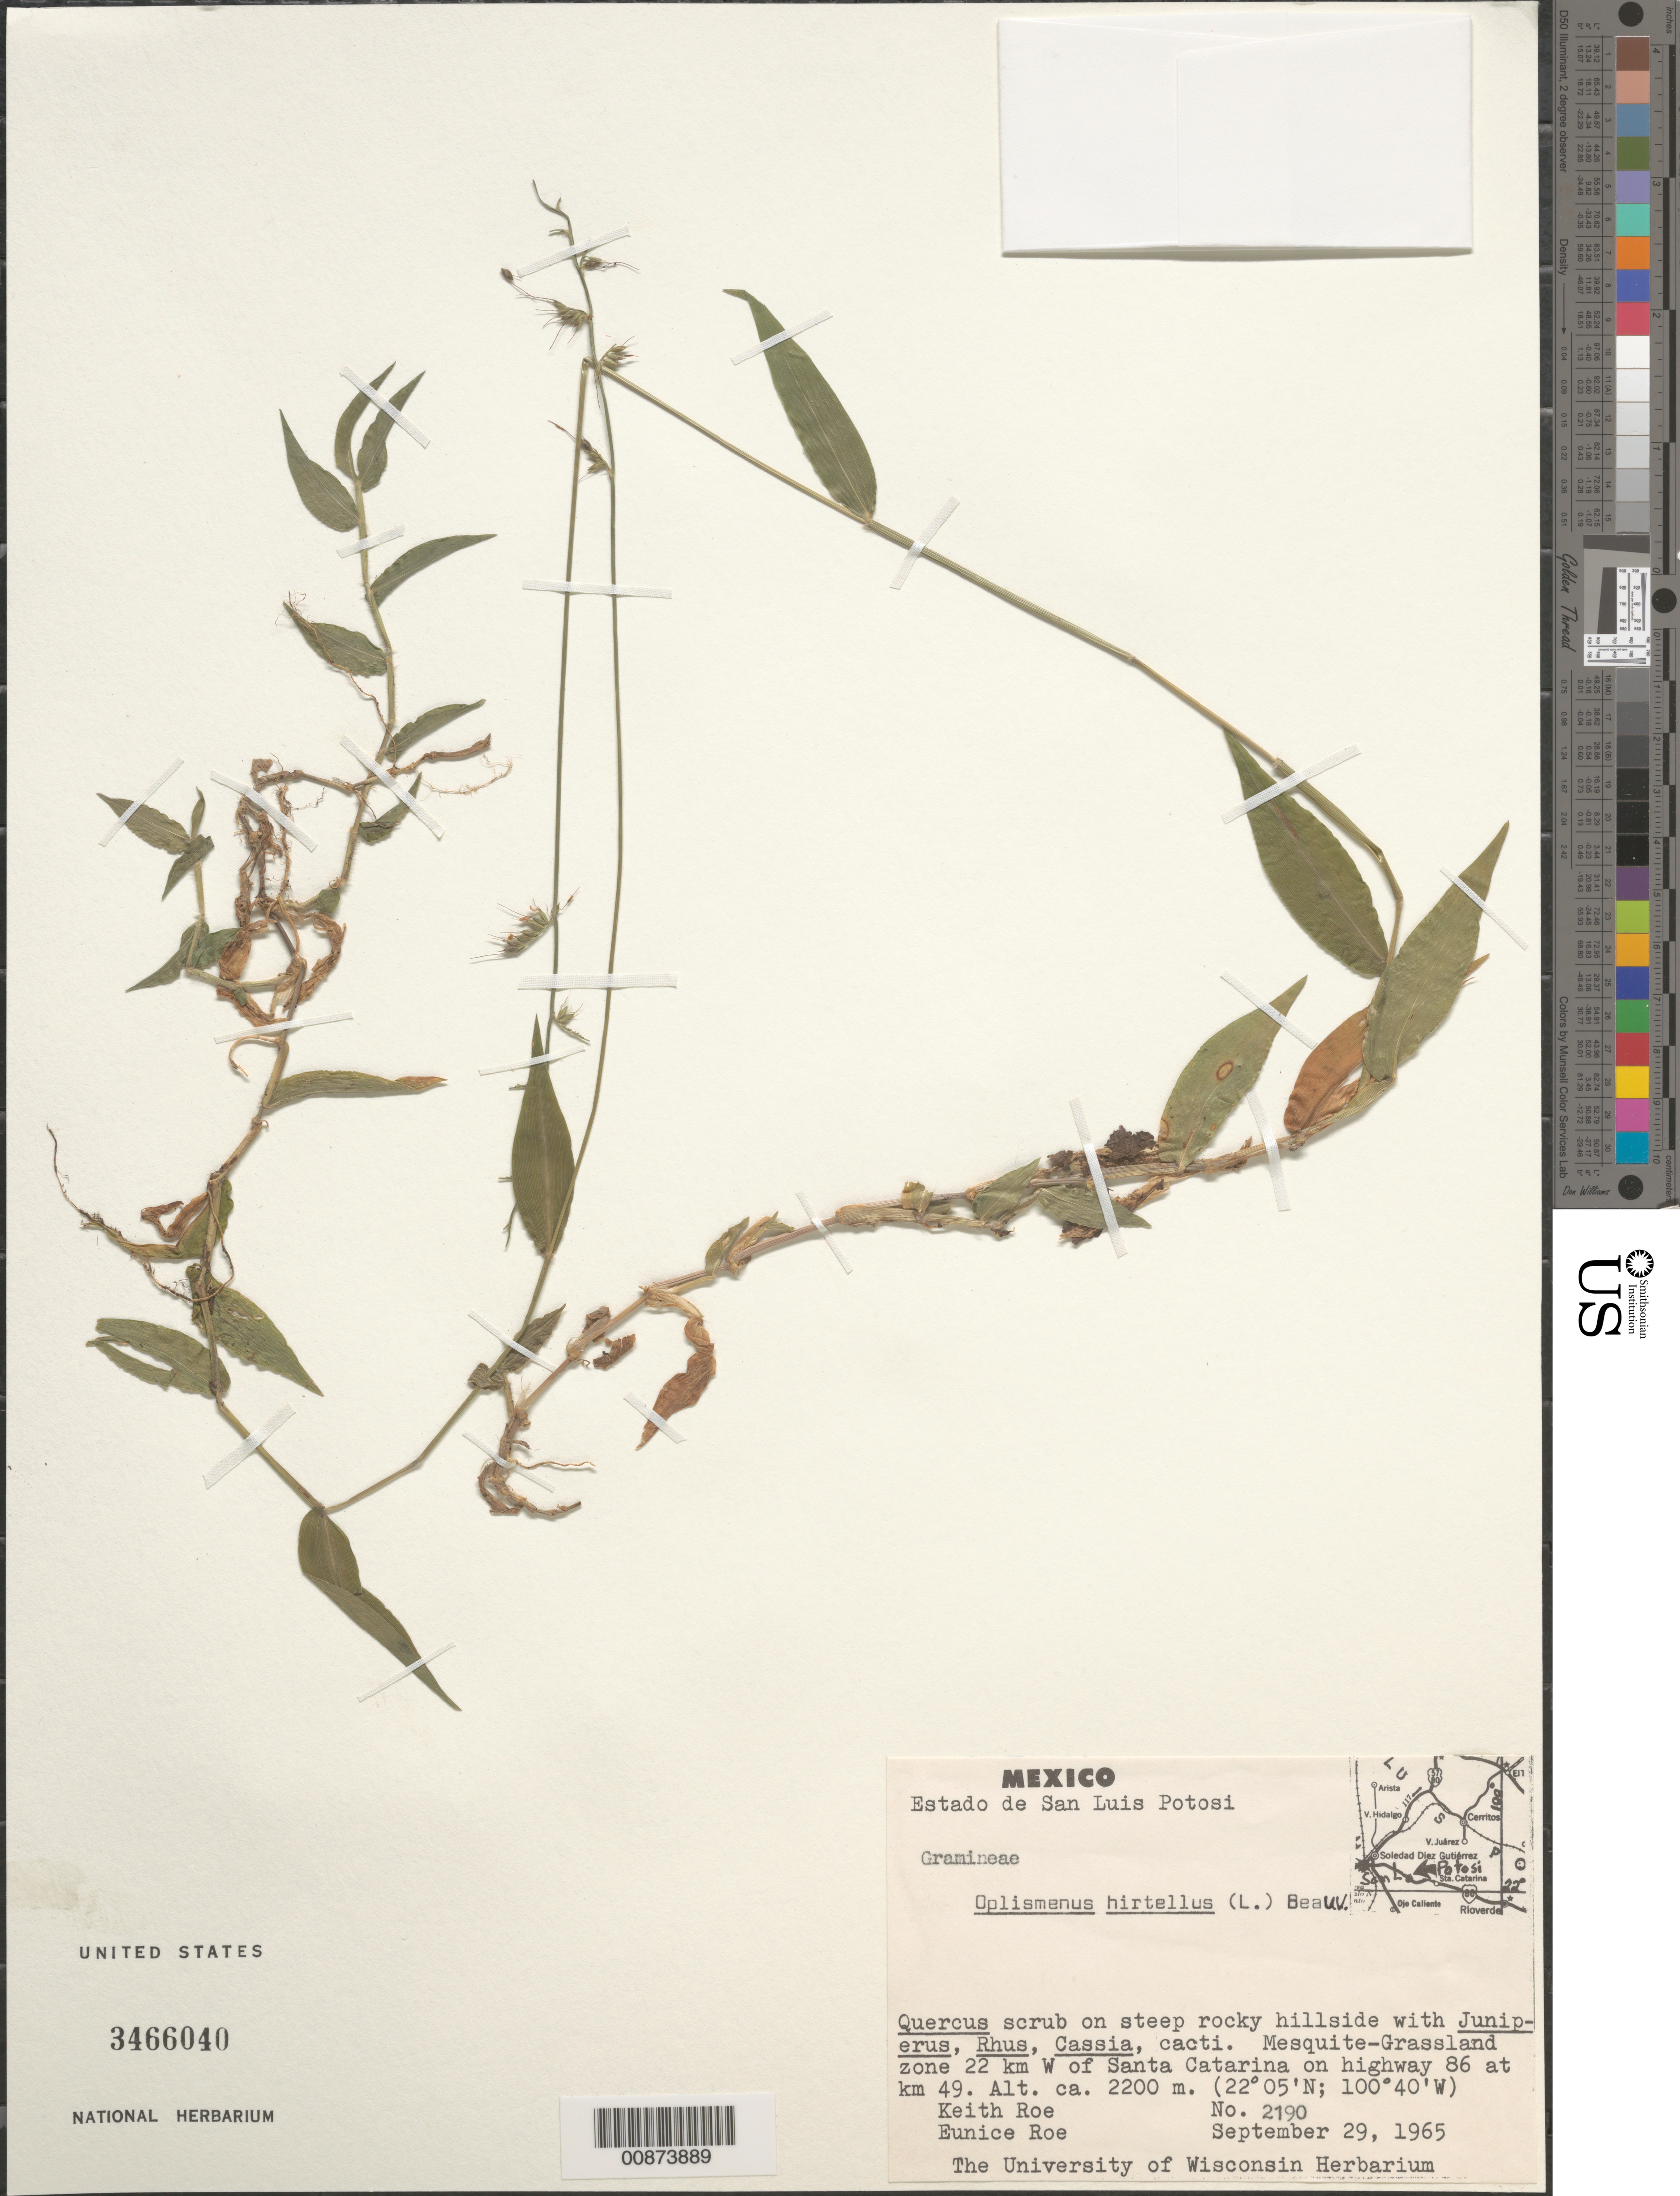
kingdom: Plantae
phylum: Tracheophyta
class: Liliopsida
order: Poales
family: Poaceae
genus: Oplismenus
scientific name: Oplismenus hirtellus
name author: (L.) P. Beauv.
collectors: K. E. Roe & E. Roe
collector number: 2190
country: Mexico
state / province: San Luis Potosí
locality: W of Santa Catarina on highway 86 at km 49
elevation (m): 2200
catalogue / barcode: US 3466040